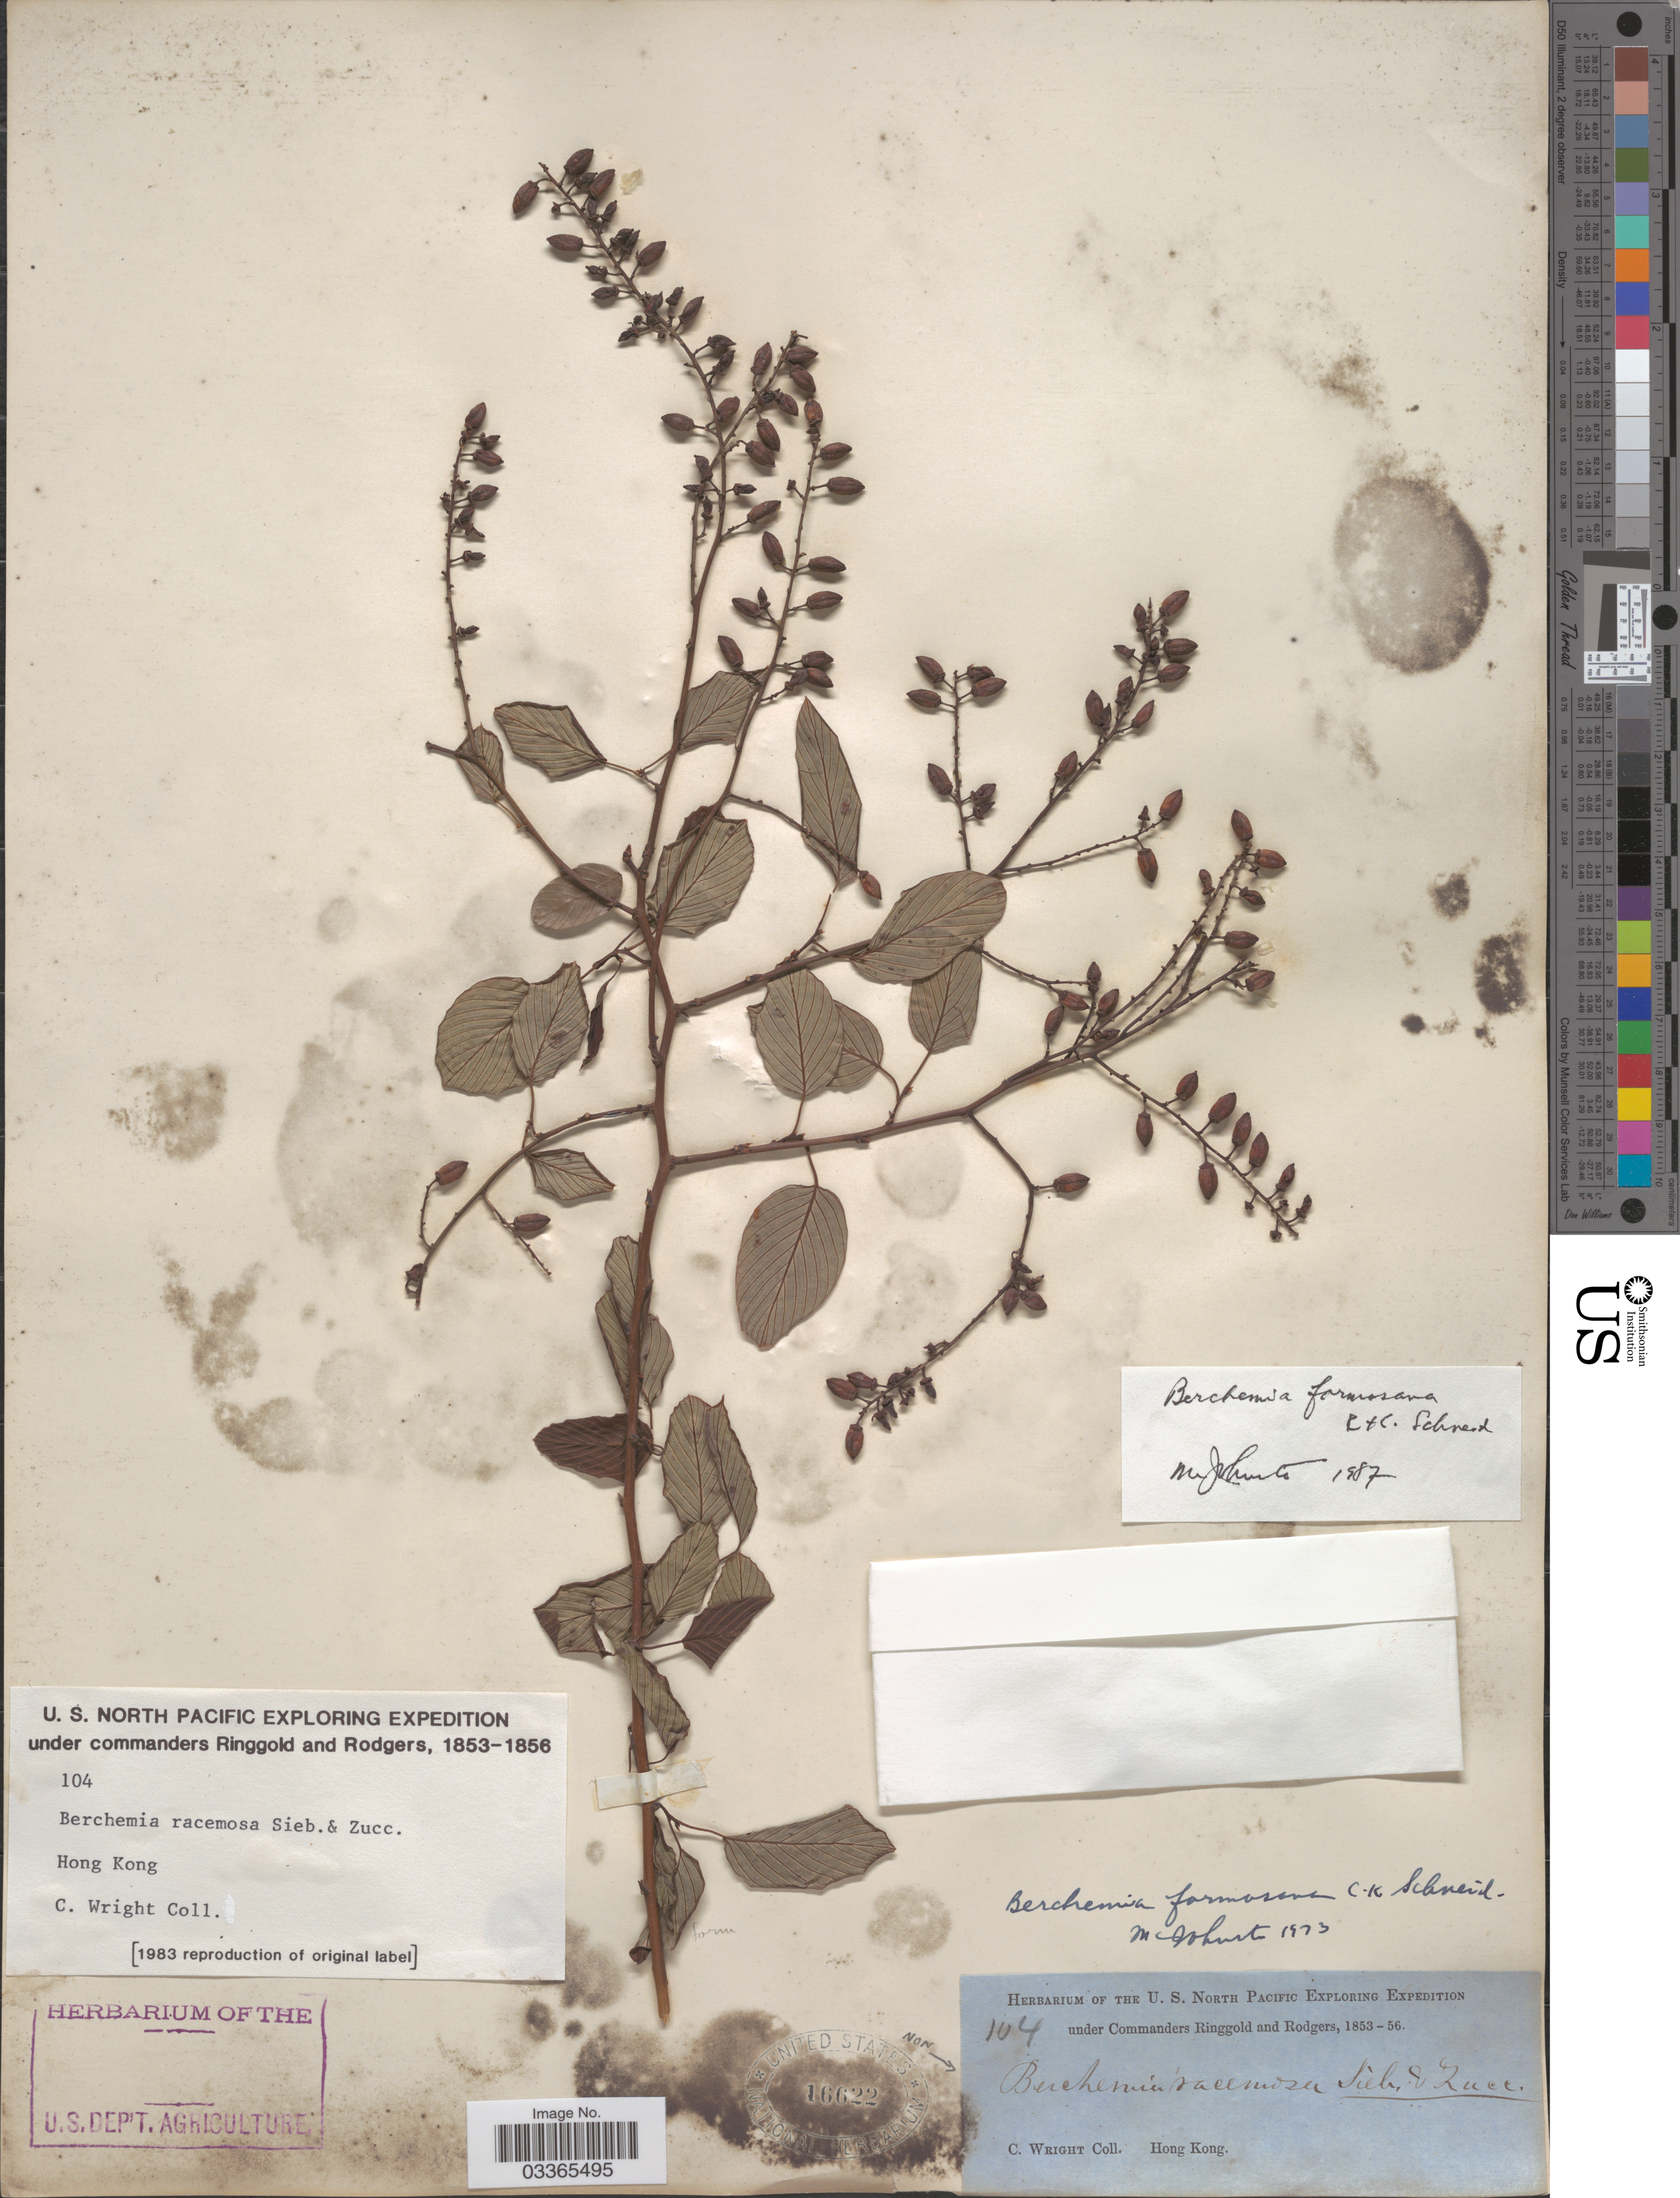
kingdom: Plantae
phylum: Tracheophyta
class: Magnoliopsida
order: Rosales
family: Rhamnaceae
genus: Berchemia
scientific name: Berchemia formosana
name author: C.K. Schneid.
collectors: C. Wright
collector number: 104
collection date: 1853/1856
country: China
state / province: Hong Kong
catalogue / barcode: US 16622